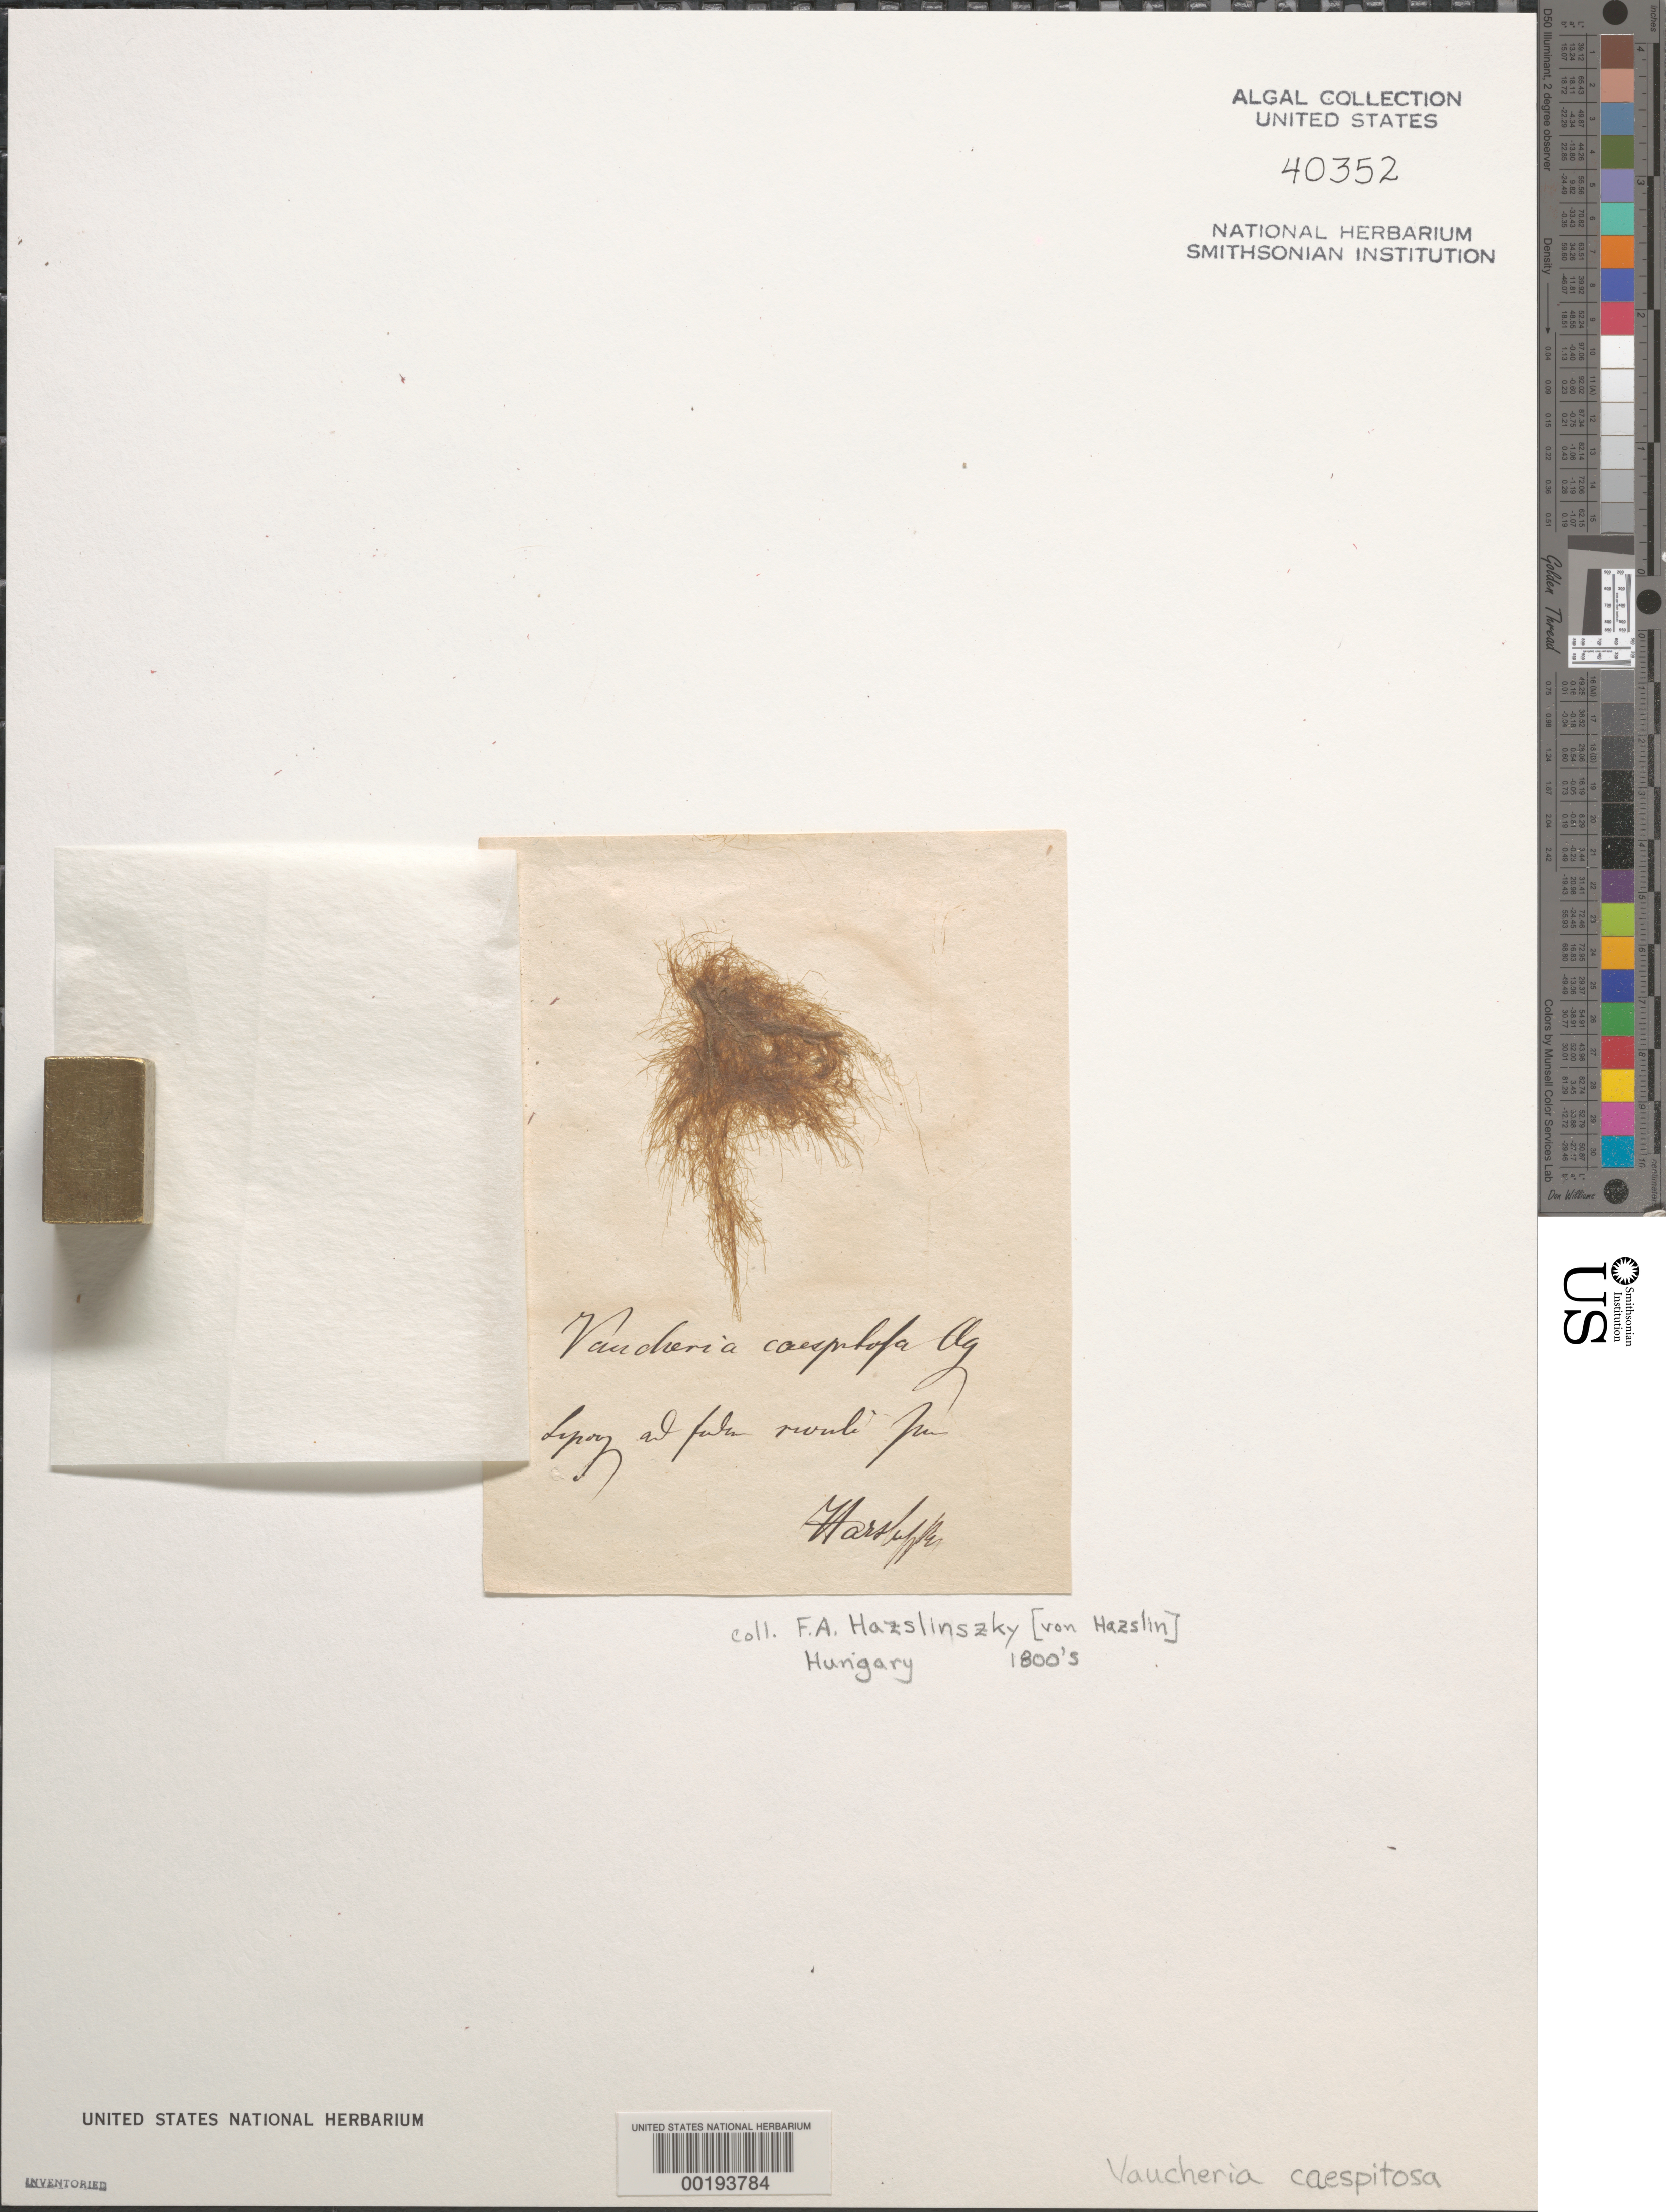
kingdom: Chromista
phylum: Ochrophyta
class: Xanthophyceae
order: Vaucheriales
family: Vaucheriaceae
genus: Vaucheria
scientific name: Vaucheria caespitosa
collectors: F. Hazslinszky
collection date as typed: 18--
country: Hungary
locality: Lipv0z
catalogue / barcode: US 40352